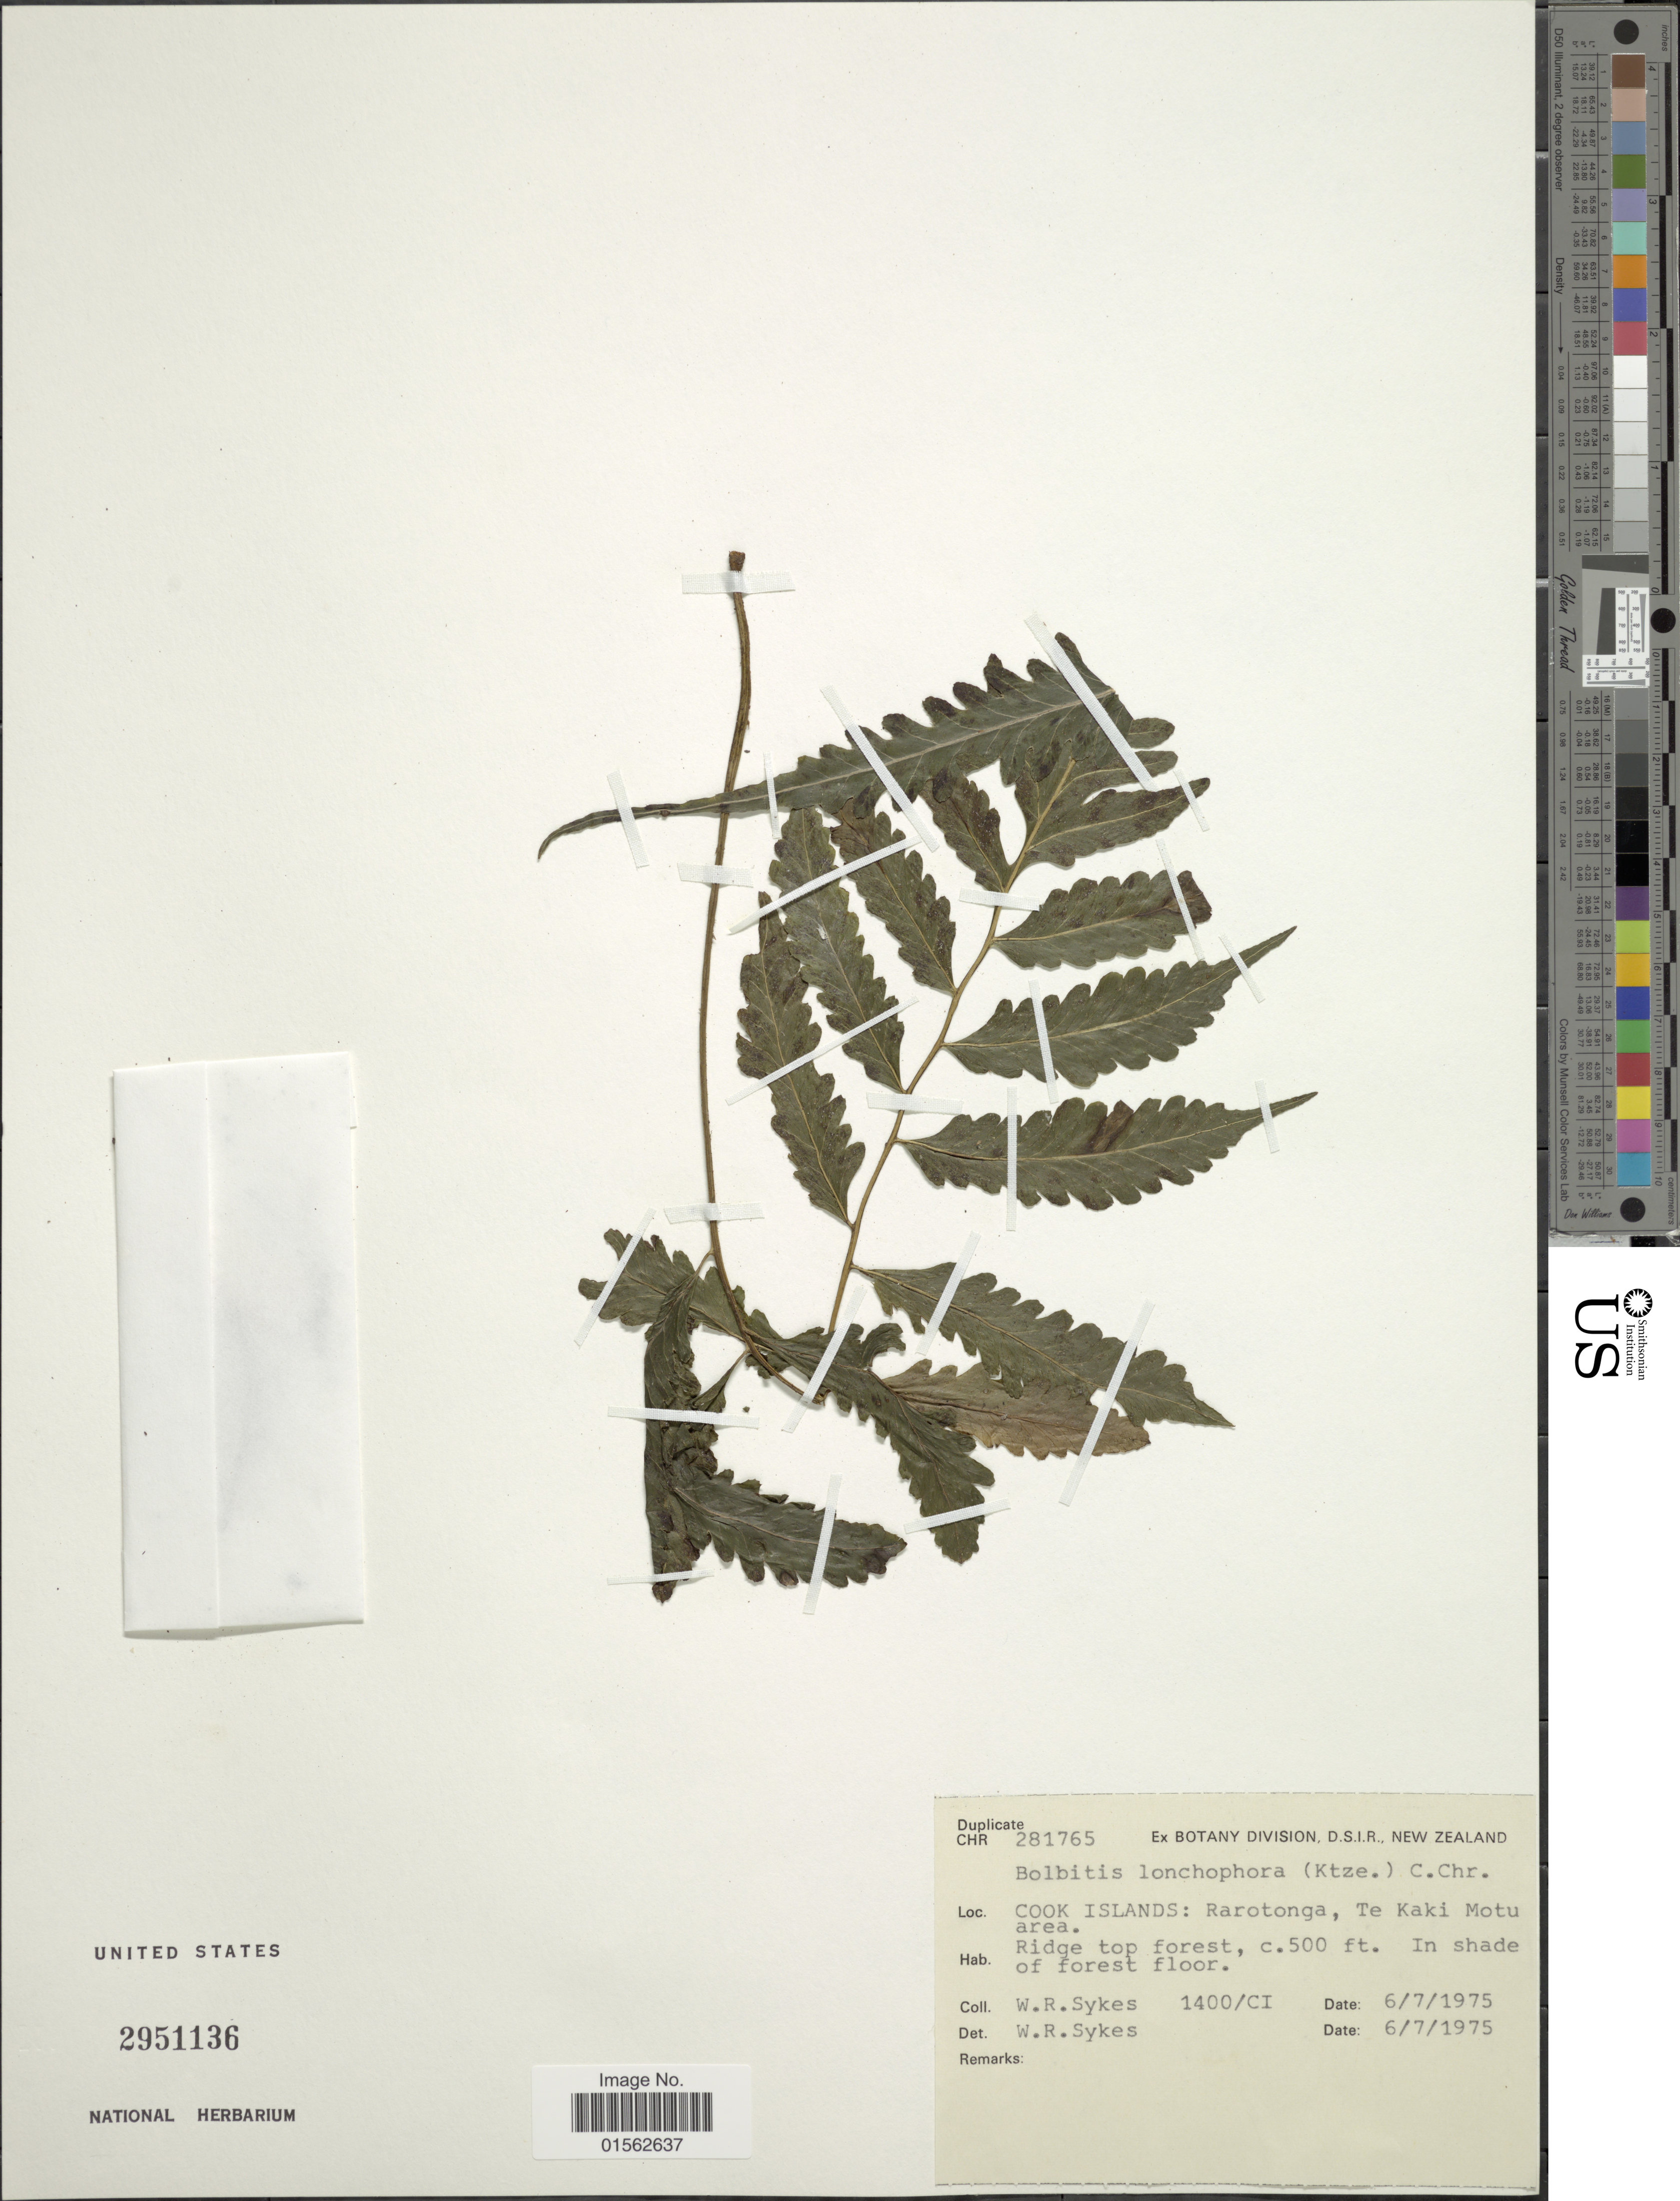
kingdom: Plantae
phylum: Tracheophyta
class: Polypodiopsida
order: Polypodiales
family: Dryopteridaceae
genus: Bolbitis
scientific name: Bolbitis lonchophora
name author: (Fée) C. Chr.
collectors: W. R. Sykes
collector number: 1400/CI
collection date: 1975-07-06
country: Cook Islands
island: Rarotonga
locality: Rarotonga, Te Kaki Motu area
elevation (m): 152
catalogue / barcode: US 2951136